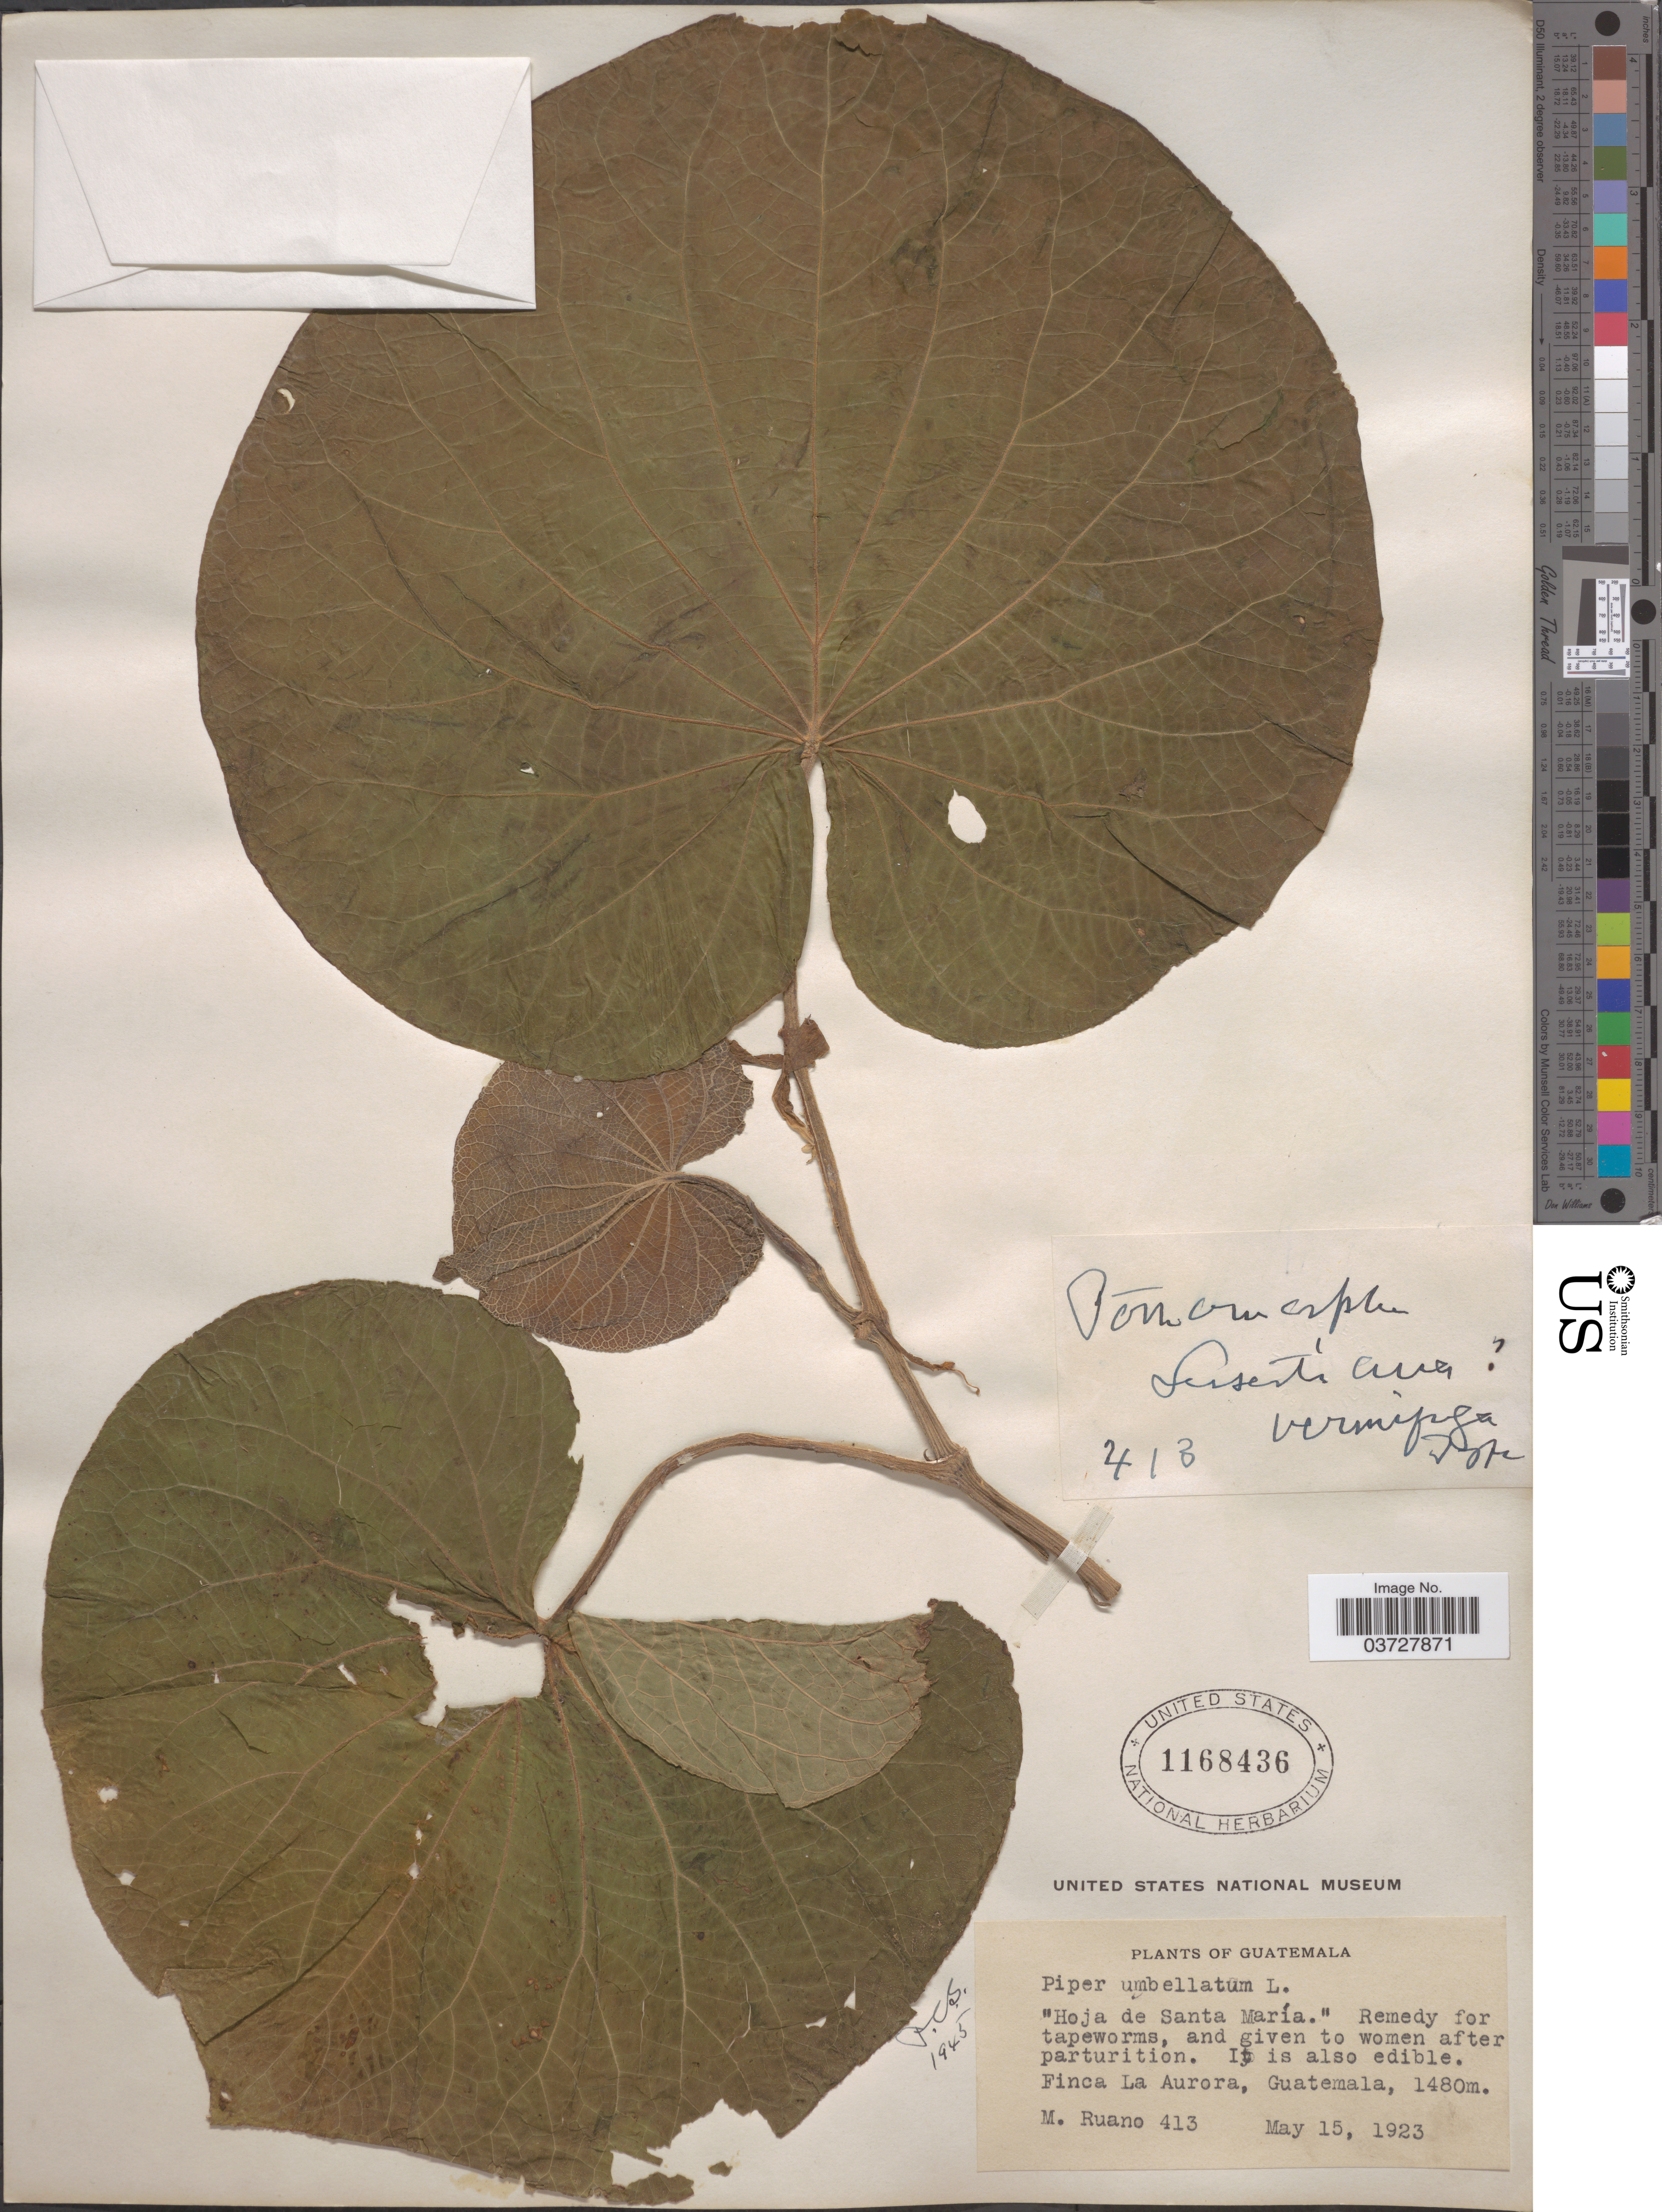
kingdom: Plantae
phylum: Tracheophyta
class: Magnoliopsida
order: Piperales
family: Piperaceae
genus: Piper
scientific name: Piper tuerckheimii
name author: C. DC.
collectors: M. Ruano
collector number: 413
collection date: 1923-05-15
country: Guatemala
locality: Finca La Aurora.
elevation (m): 1480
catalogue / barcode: US 1168436